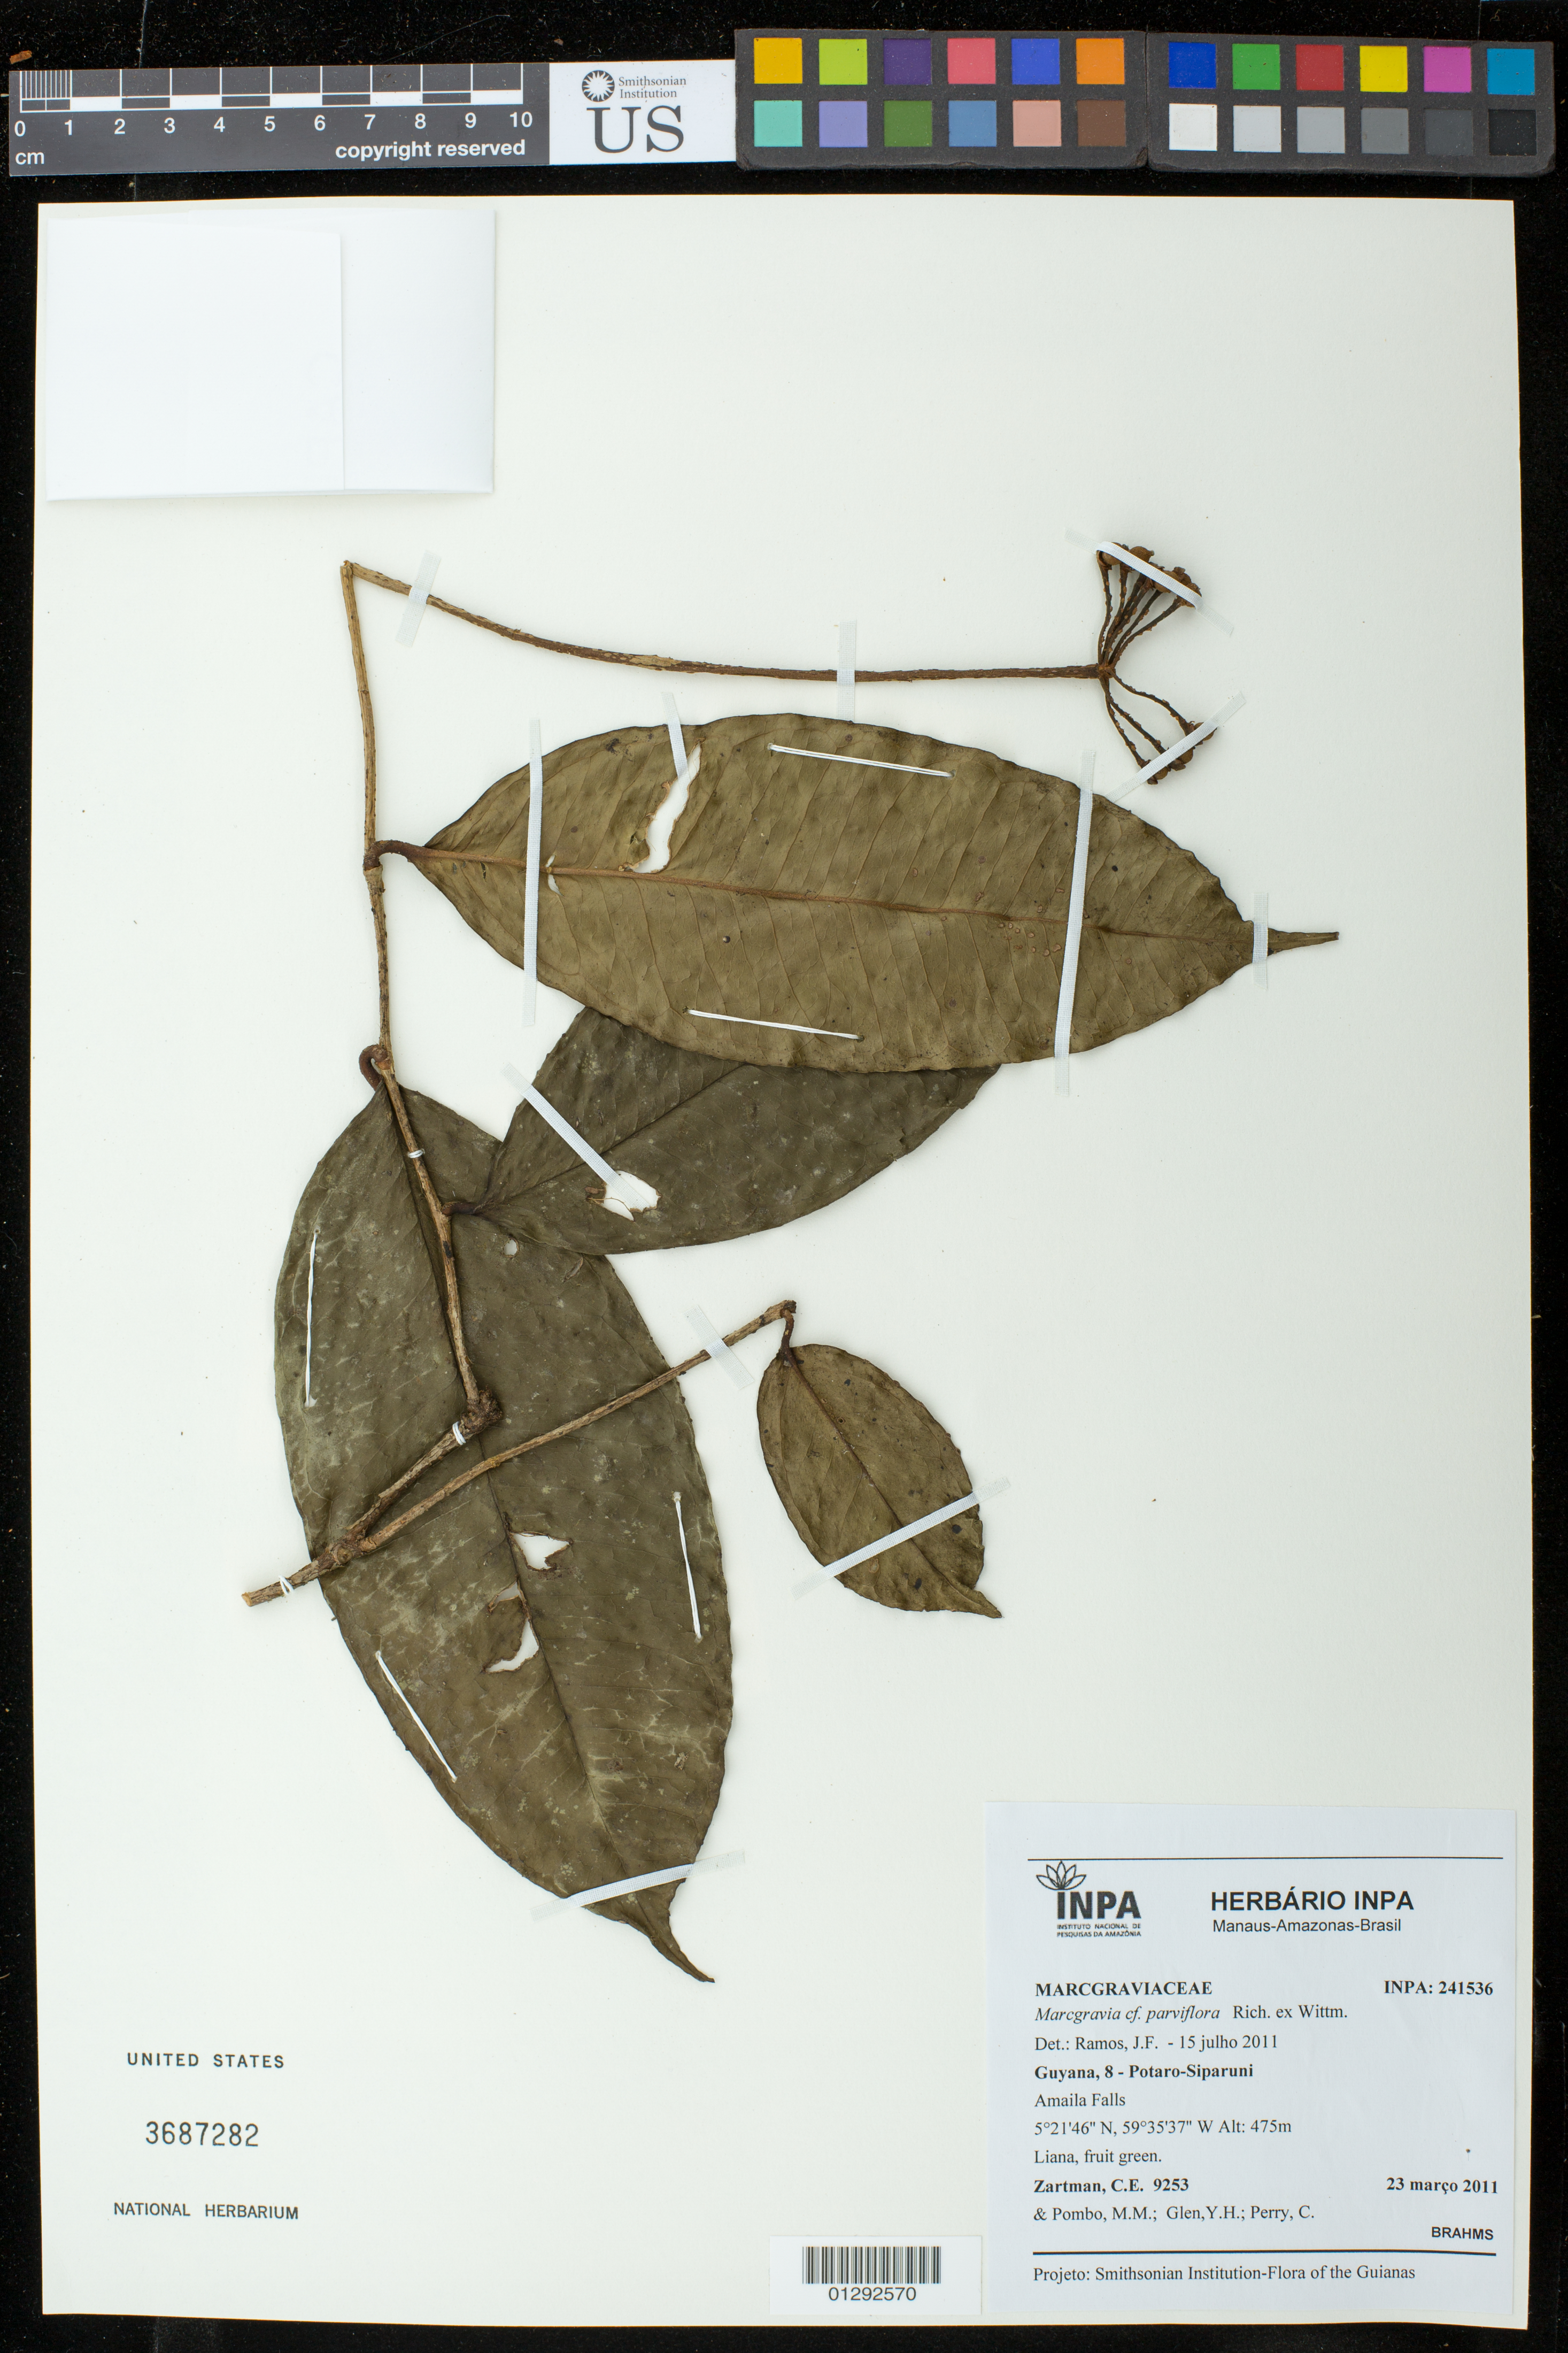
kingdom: Plantae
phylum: Tracheophyta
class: Magnoliopsida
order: Ericales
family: Marcgraviaceae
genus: Marcgravia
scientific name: Marcgravia parviflora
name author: Rich. ex Wittm.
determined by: Ramos, J. F.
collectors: C. Zartman, M. Pombo, Y. Glen & C. Perry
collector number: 475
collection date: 2011-03-23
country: Guyana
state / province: Potaro-Siparuni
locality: Amaila Falls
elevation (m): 475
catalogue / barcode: US 3687282